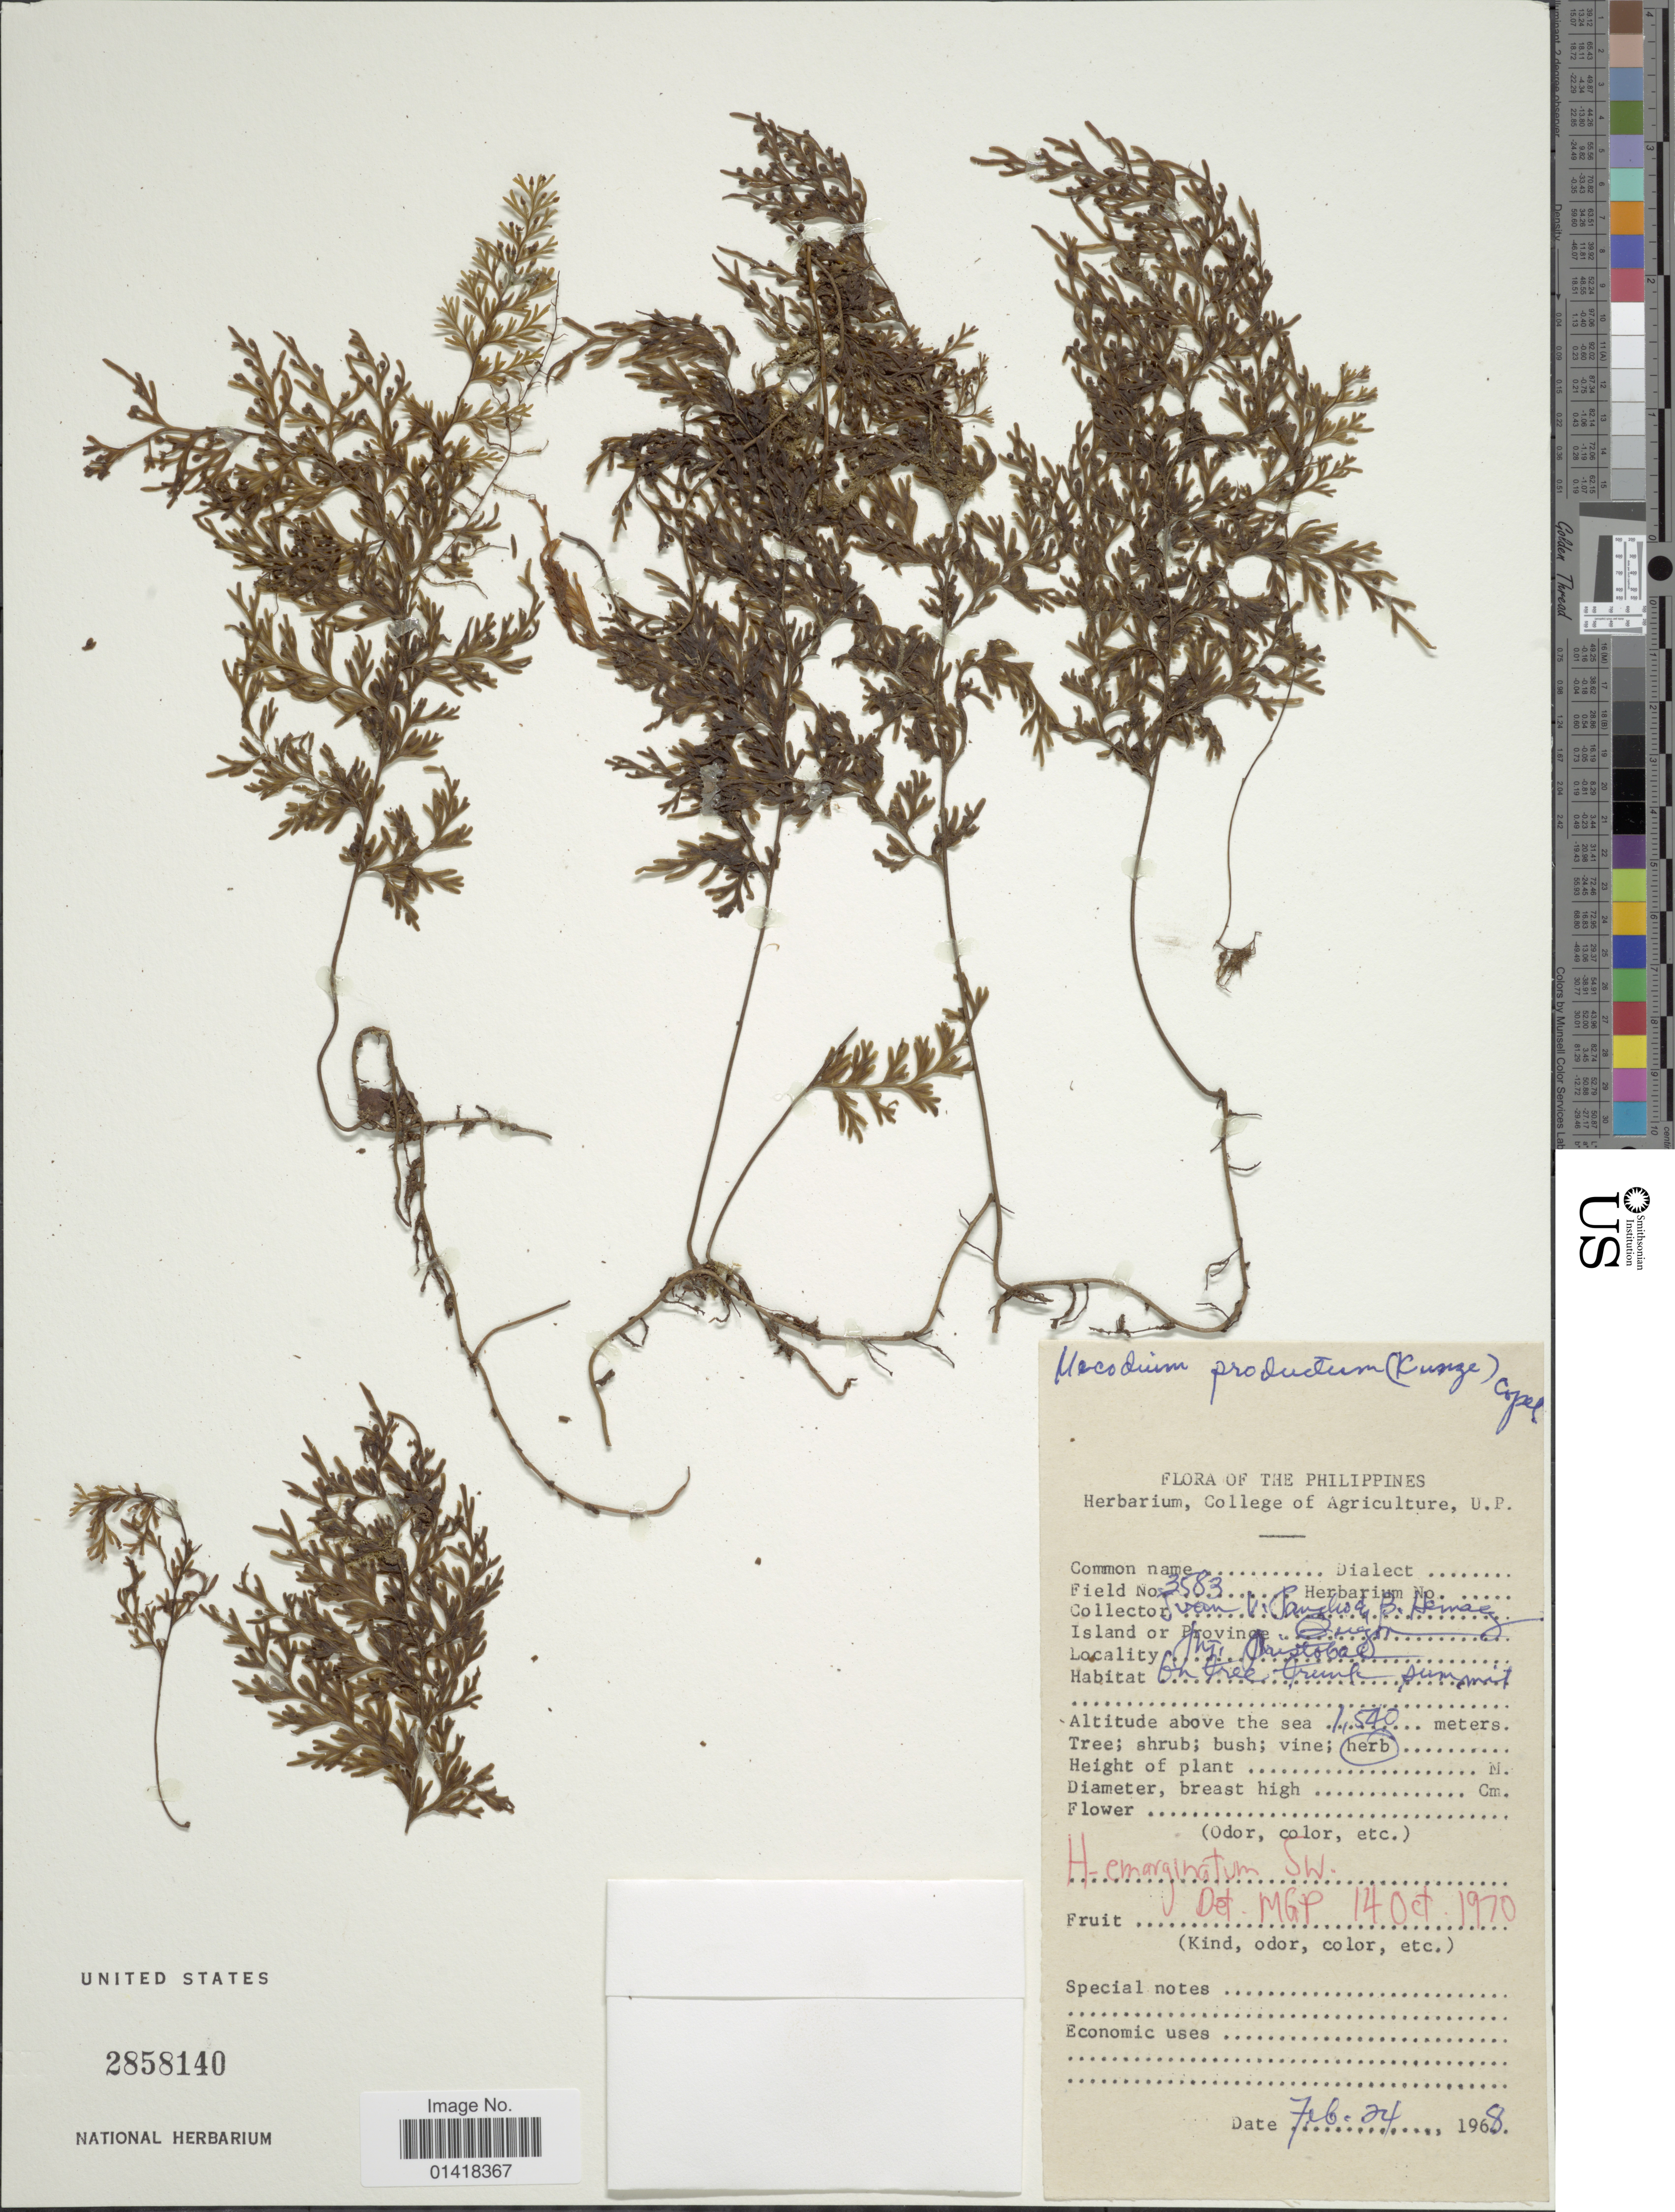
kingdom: Plantae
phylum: Tracheophyta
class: Polypodiopsida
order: Hymenophyllales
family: Hymenophyllaceae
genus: Hymenophyllum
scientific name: Hymenophyllum emarginatum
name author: Sw.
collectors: J. Pancho & B. Hemag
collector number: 3583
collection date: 1968-02-24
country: Philippines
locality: Island or Province Quzon, Mt. Aristoba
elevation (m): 1540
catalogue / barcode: US 2858140